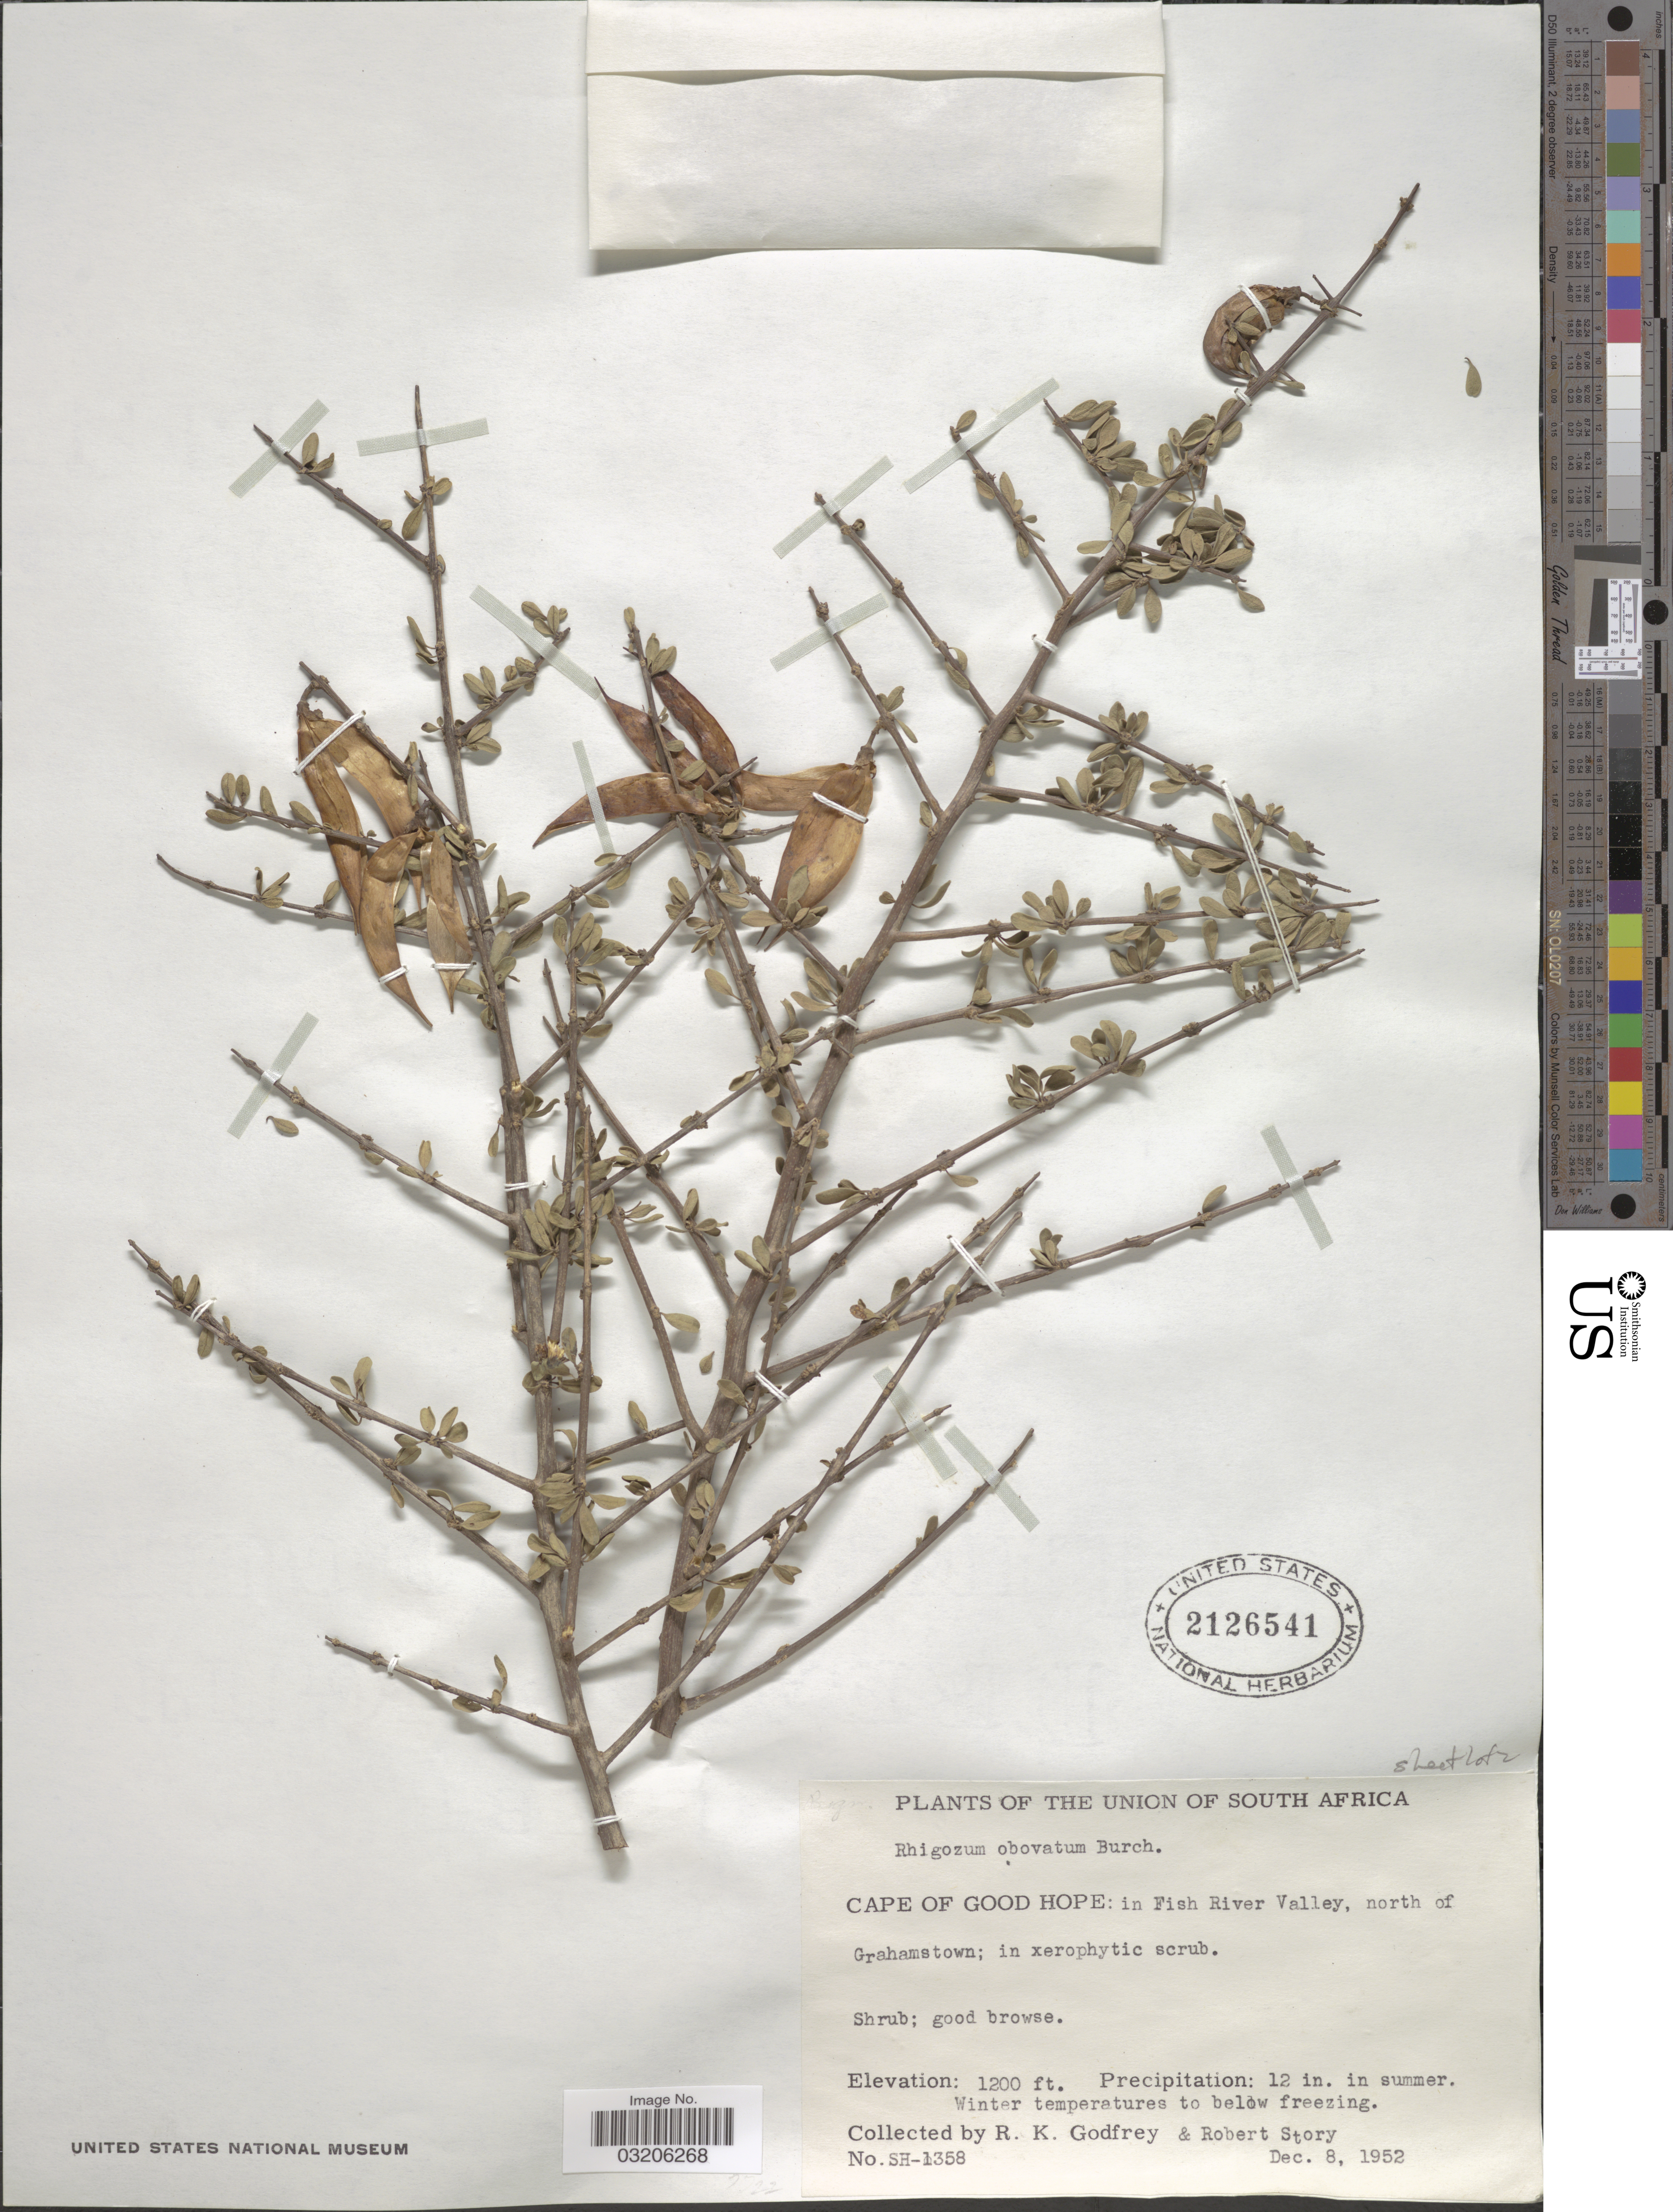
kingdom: Plantae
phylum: Tracheophyta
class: Magnoliopsida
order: Lamiales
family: Bignoniaceae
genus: Rhigozum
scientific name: Rhigozum obovatum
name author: Burch.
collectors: R. K. Godfrey & R. Story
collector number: SH-1358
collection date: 1952-12-08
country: South Africa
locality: The Union of South Africa. Cape of Good Hope: in Fish River Valley, north of Grahamstown.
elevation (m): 366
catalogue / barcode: US 2126541